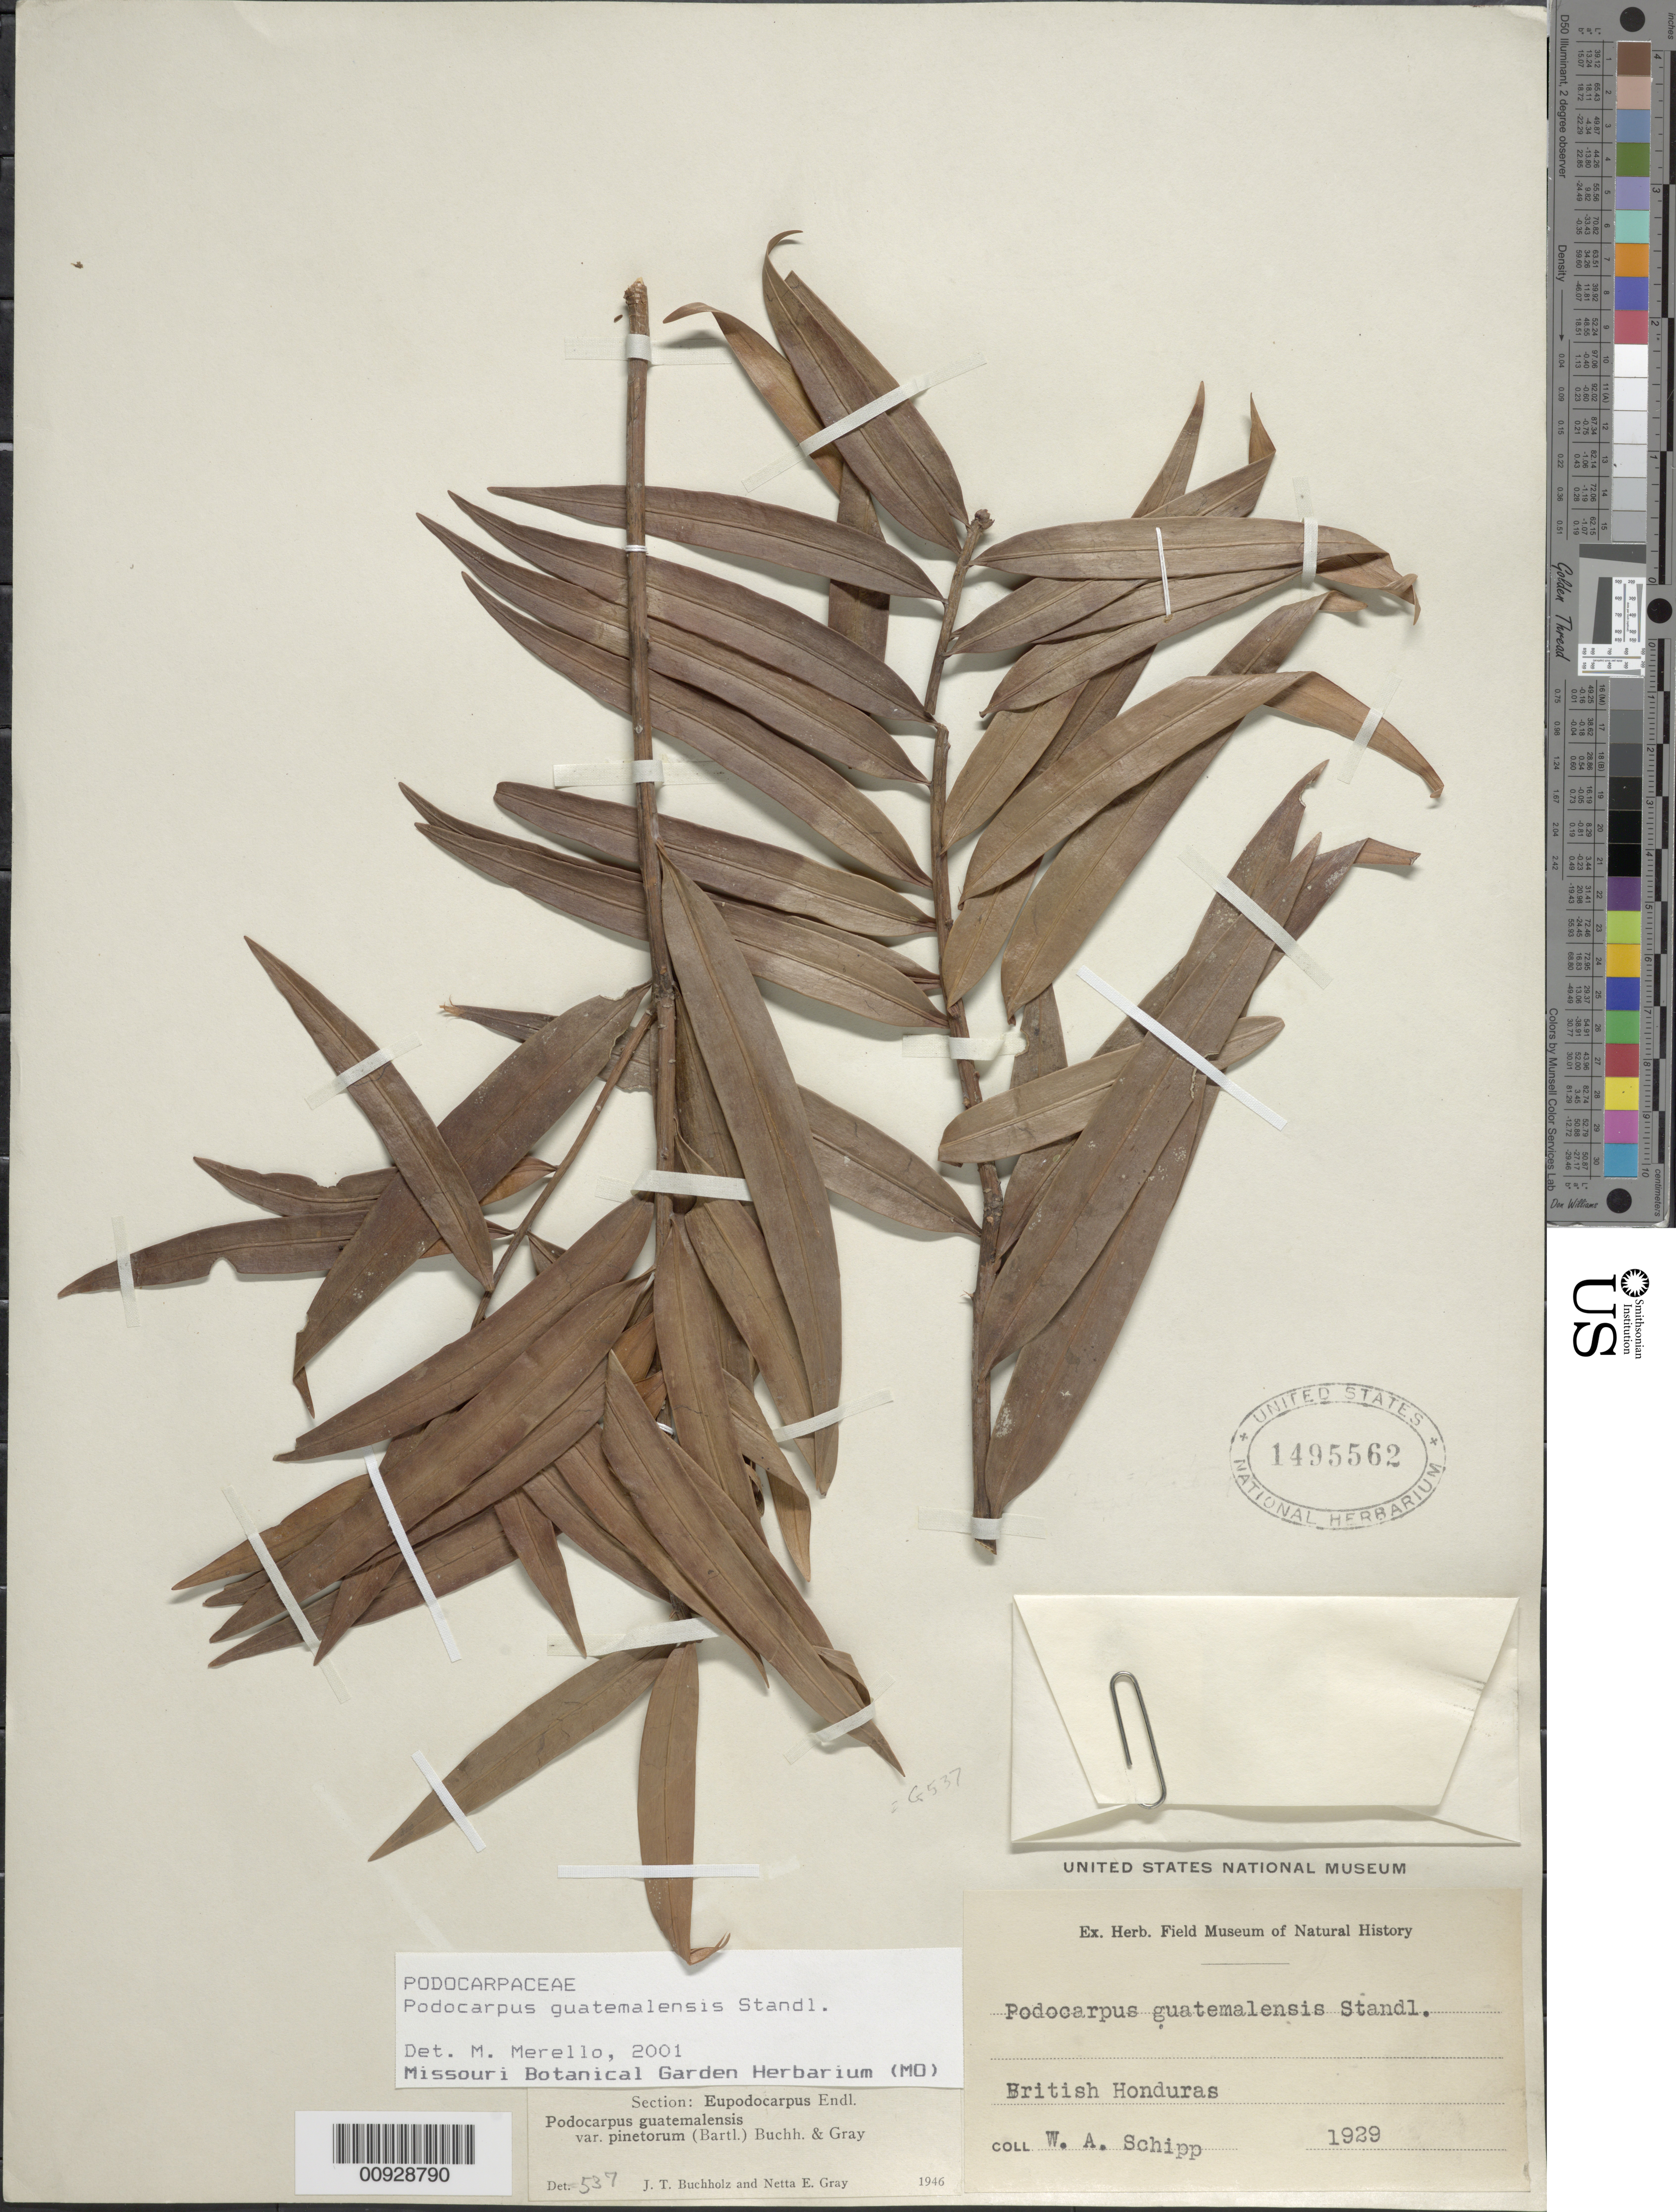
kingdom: Plantae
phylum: Tracheophyta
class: Pinopsida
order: Pinales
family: Podocarpaceae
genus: Podocarpus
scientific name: Podocarpus guatemalensis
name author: Standl.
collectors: W. Schipp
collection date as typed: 1929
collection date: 1929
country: Belize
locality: British Honduras.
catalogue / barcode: US 1495562